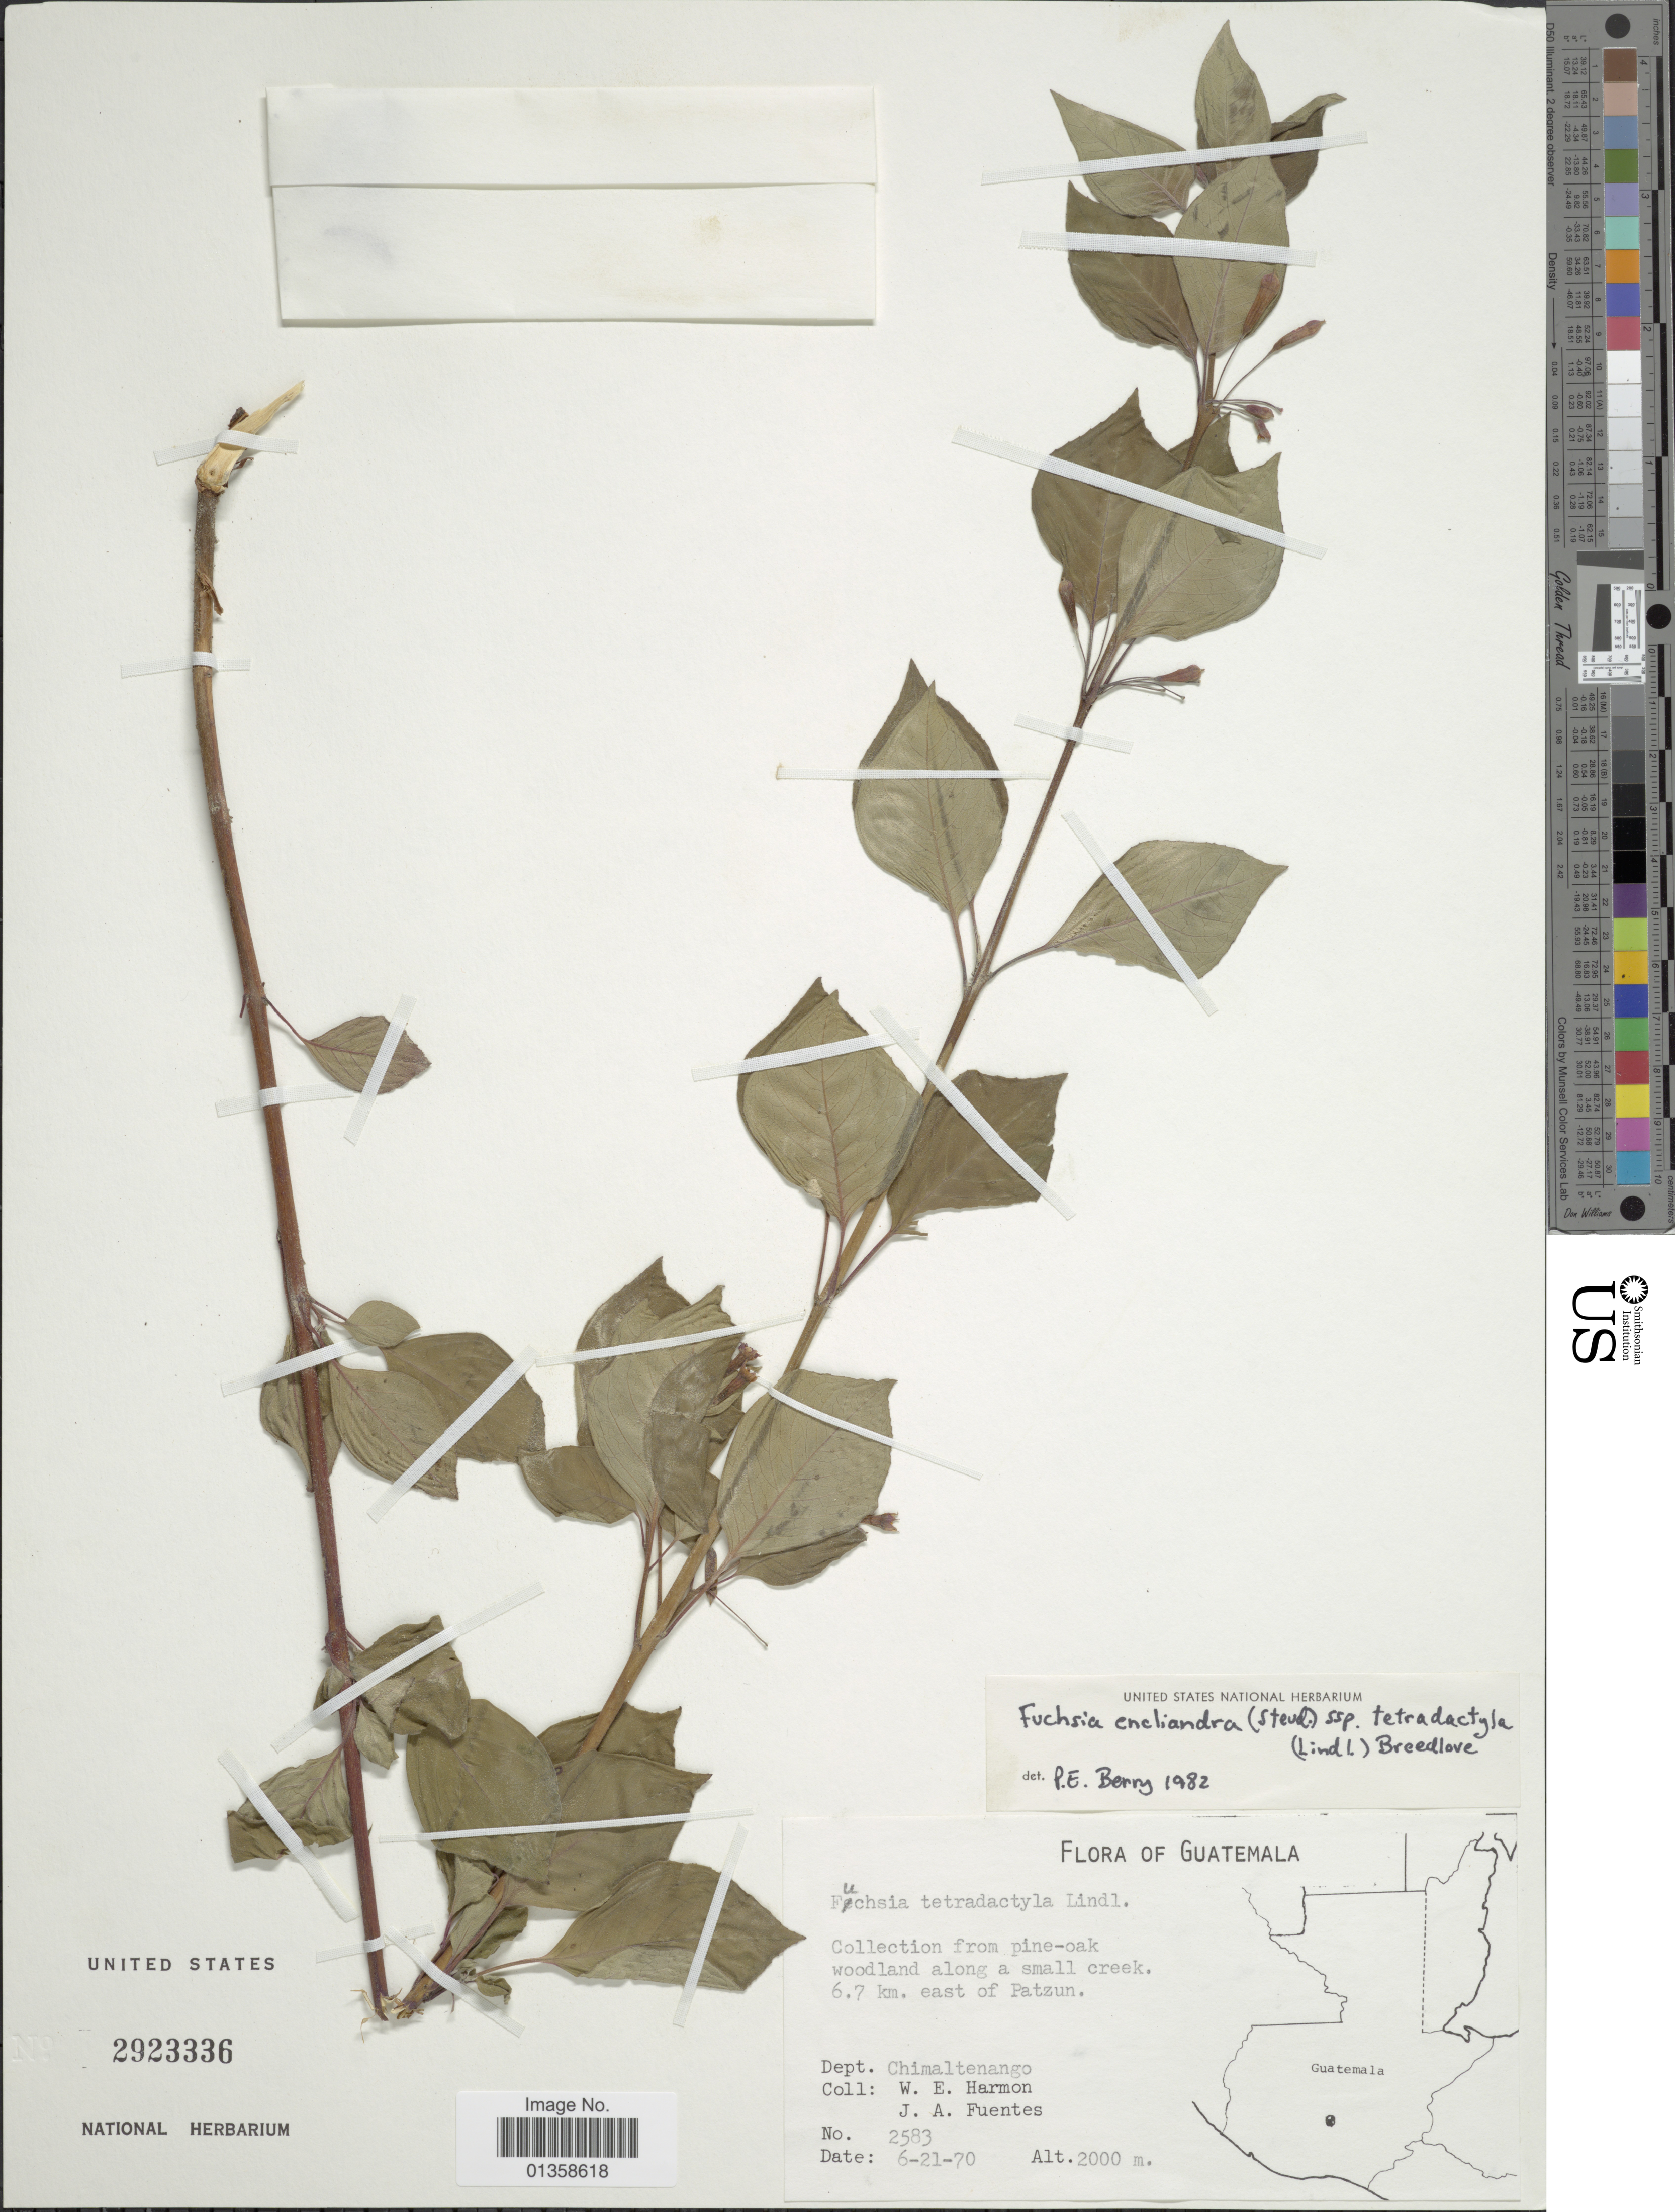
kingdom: Plantae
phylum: Tracheophyta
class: Magnoliopsida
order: Myrtales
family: Onagraceae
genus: Fuchsia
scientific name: Fuchsia encliandra subsp. tetradactyla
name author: (Lindl.) Breedlove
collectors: W. E. Harmon & J. Fuentes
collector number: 2583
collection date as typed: Transcribed d/m/y: 21/6/70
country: Guatemala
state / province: Chimaltenango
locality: From pine-oak woodland along a small creek, 6.7 km. east of Patzun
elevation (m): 2000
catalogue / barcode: US 292336